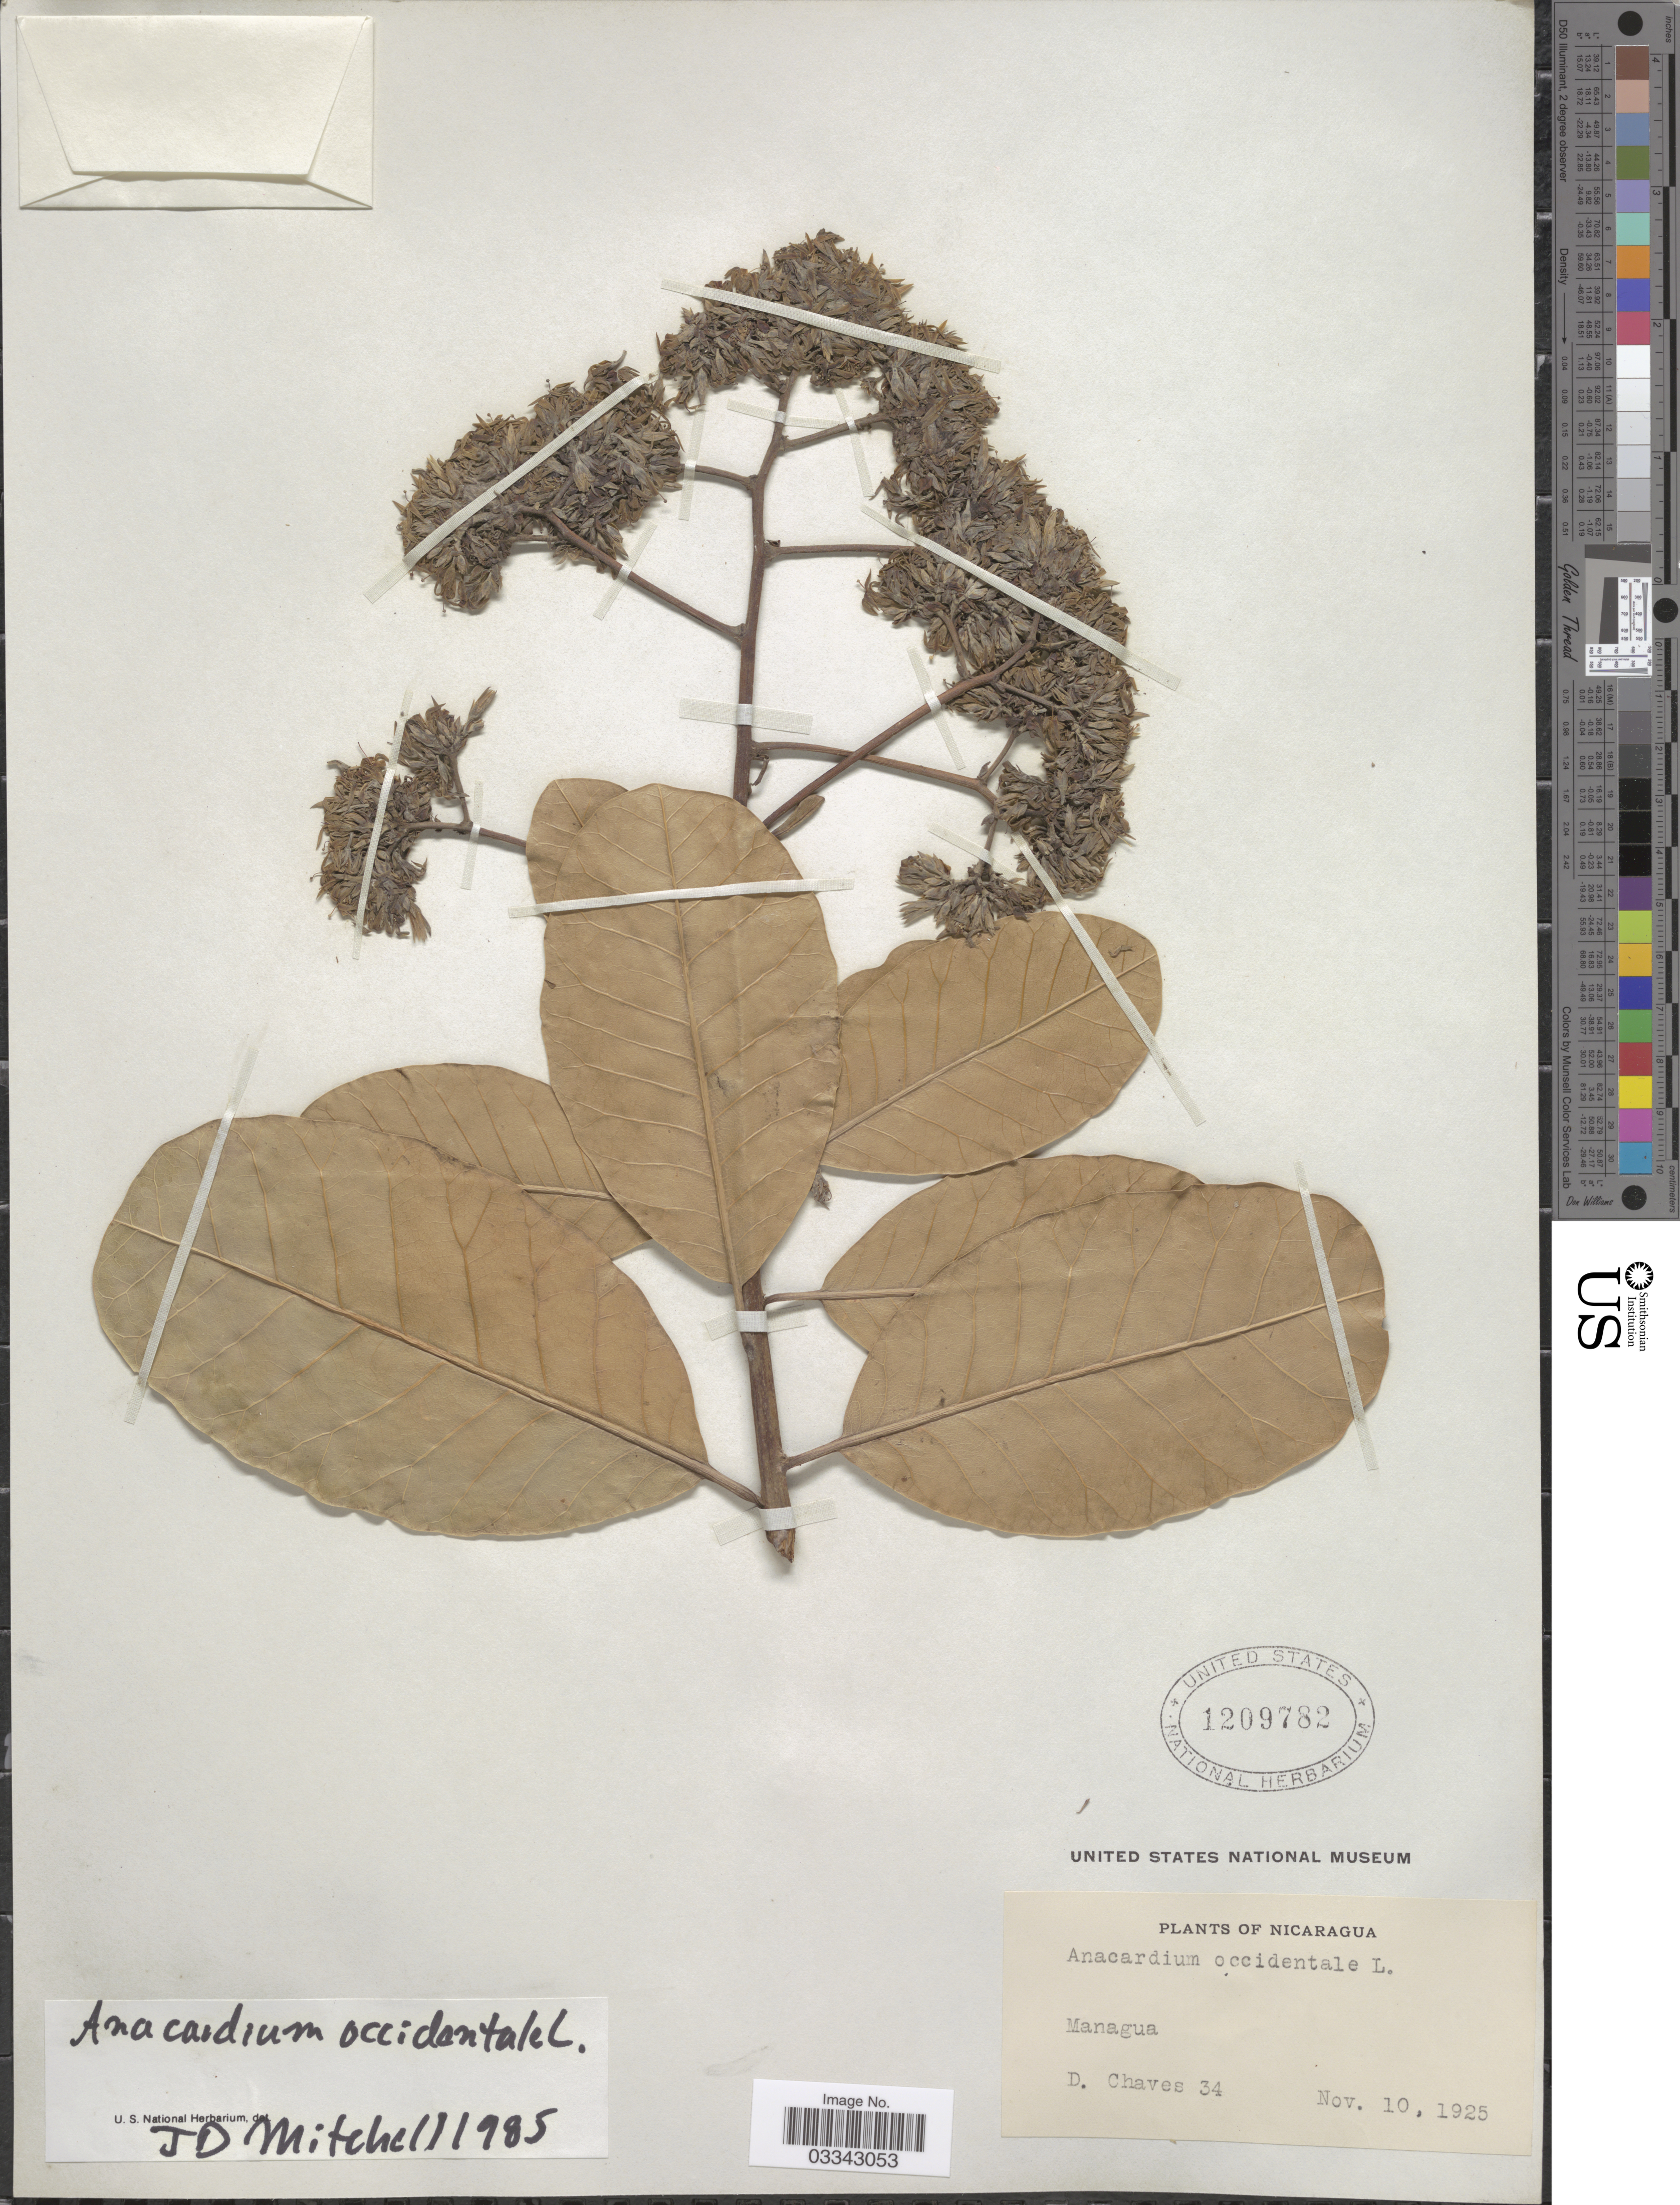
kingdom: Plantae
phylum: Tracheophyta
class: Magnoliopsida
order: Sapindales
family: Anacardiaceae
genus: Anacardium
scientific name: Anacardium occidentale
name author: L.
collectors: D. Chaves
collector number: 34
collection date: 1925-11-10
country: Nicaragua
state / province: Managua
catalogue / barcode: US 1209782